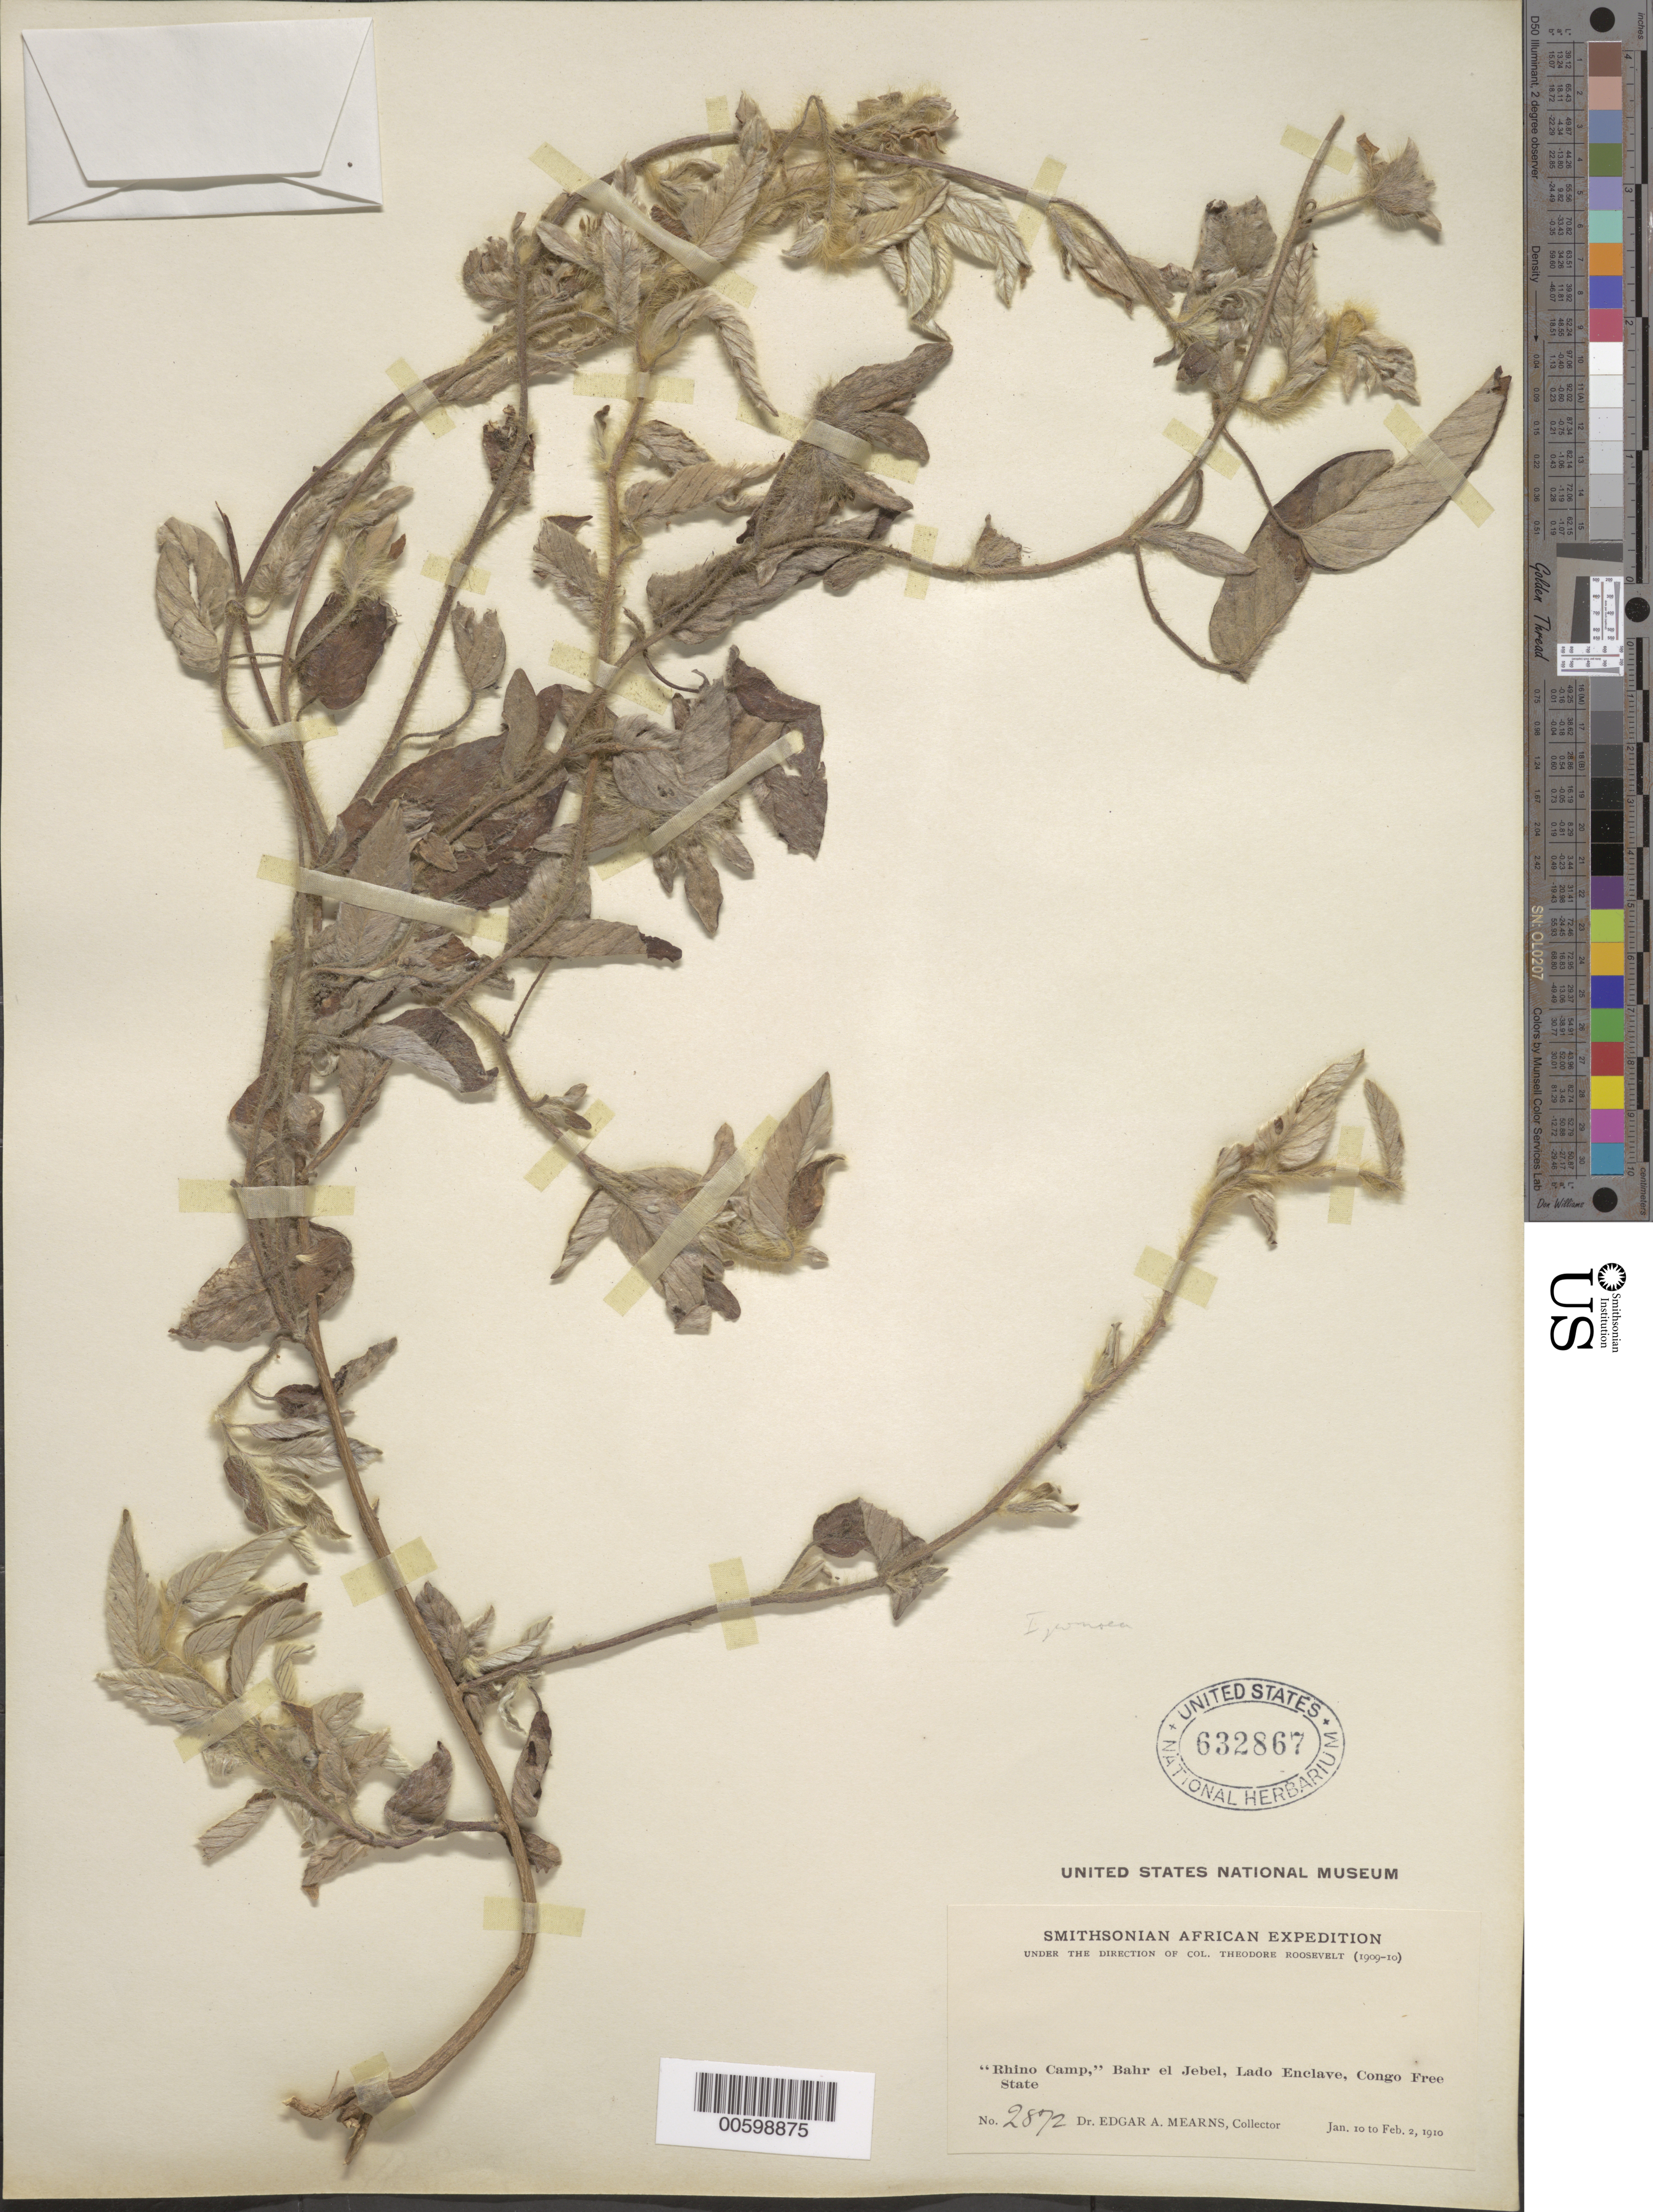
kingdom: Plantae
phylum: Tracheophyta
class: Magnoliopsida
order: Solanales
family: Convolvulaceae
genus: Ipomoea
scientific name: Ipomoea argentaurata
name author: Hallier f.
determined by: Staples, G. W.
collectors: E. A. Mearns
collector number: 2872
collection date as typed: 10 Jan 1910 to 02 Feb 1910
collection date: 1910-01-10/1910-02-02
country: South Sudan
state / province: Central Equatoria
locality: "Rhino Camp", Bahr el Jebel, Lado Enclave, Congo Free State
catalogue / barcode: US 632867